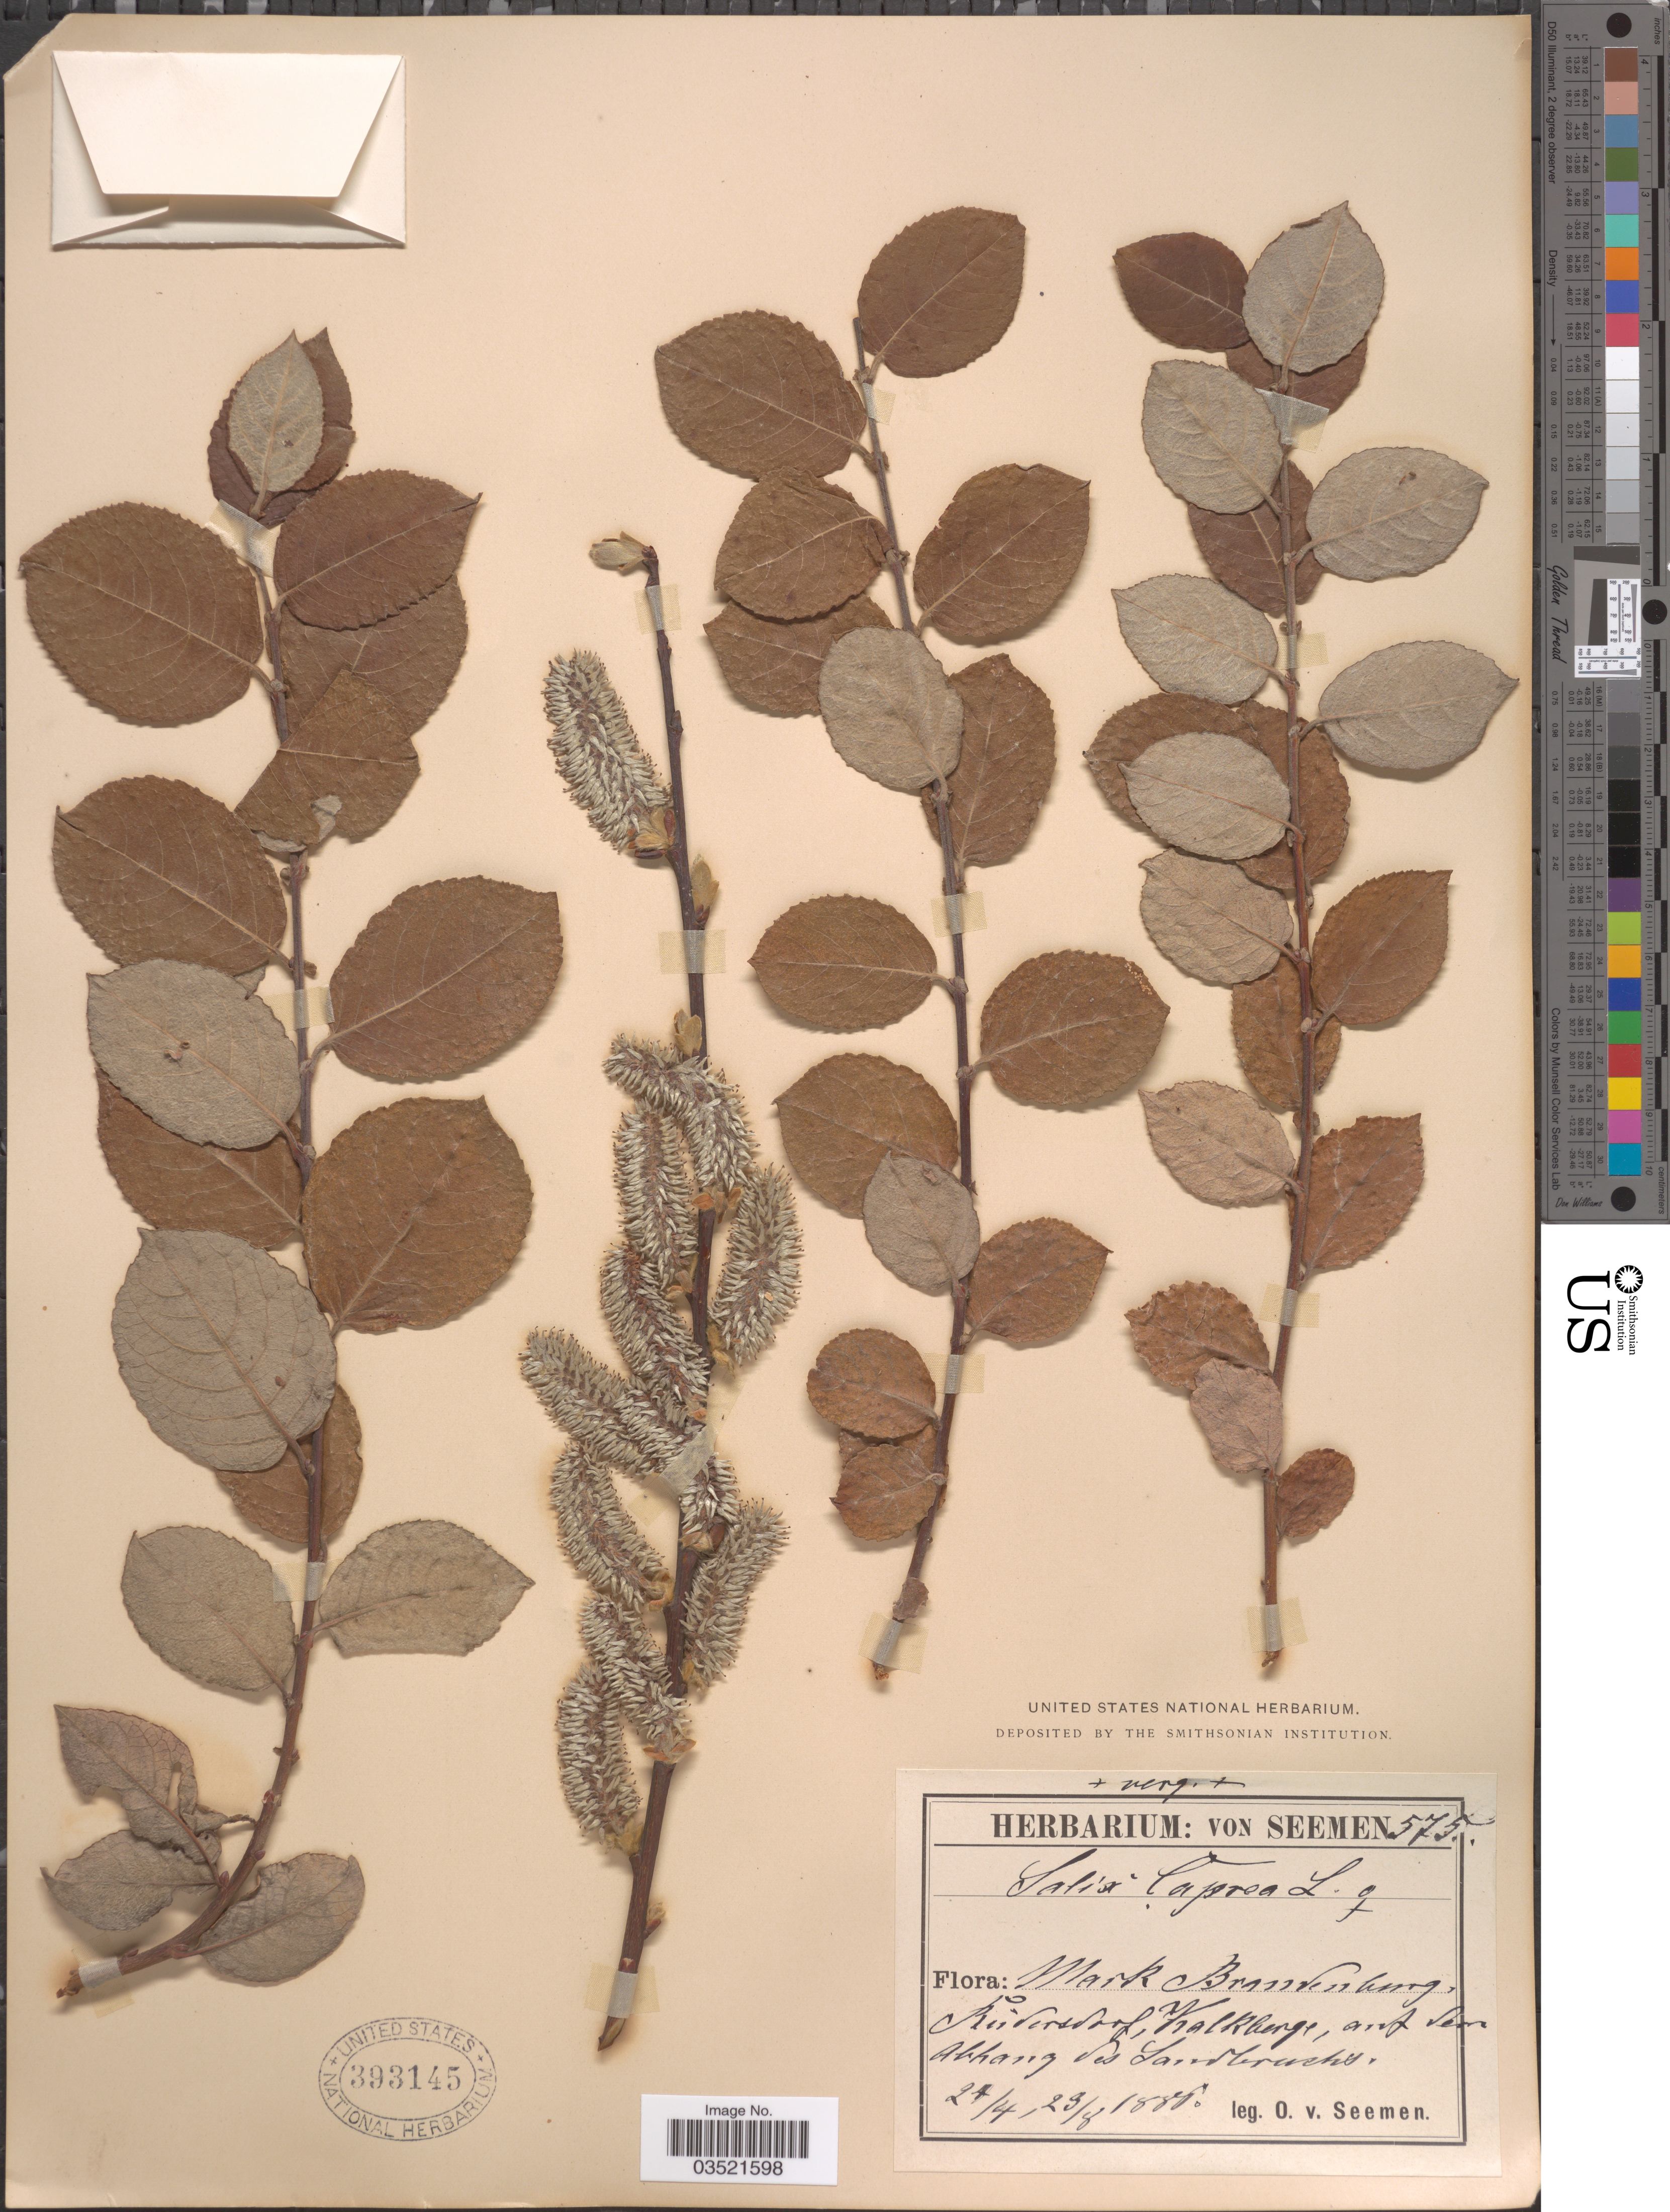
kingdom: Plantae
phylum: Tracheophyta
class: Magnoliopsida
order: Malpighiales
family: Salicaceae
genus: Salix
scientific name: Salix caprea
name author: L.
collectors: K. O. von Seemen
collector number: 575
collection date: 1886-04-21/1886-08-23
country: Germany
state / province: Brandenburg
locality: Mark Brandenburg. Rudersdorf, Kalkberge, auf dem abhang des Landbrucht [interpreted].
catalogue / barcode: US 393145